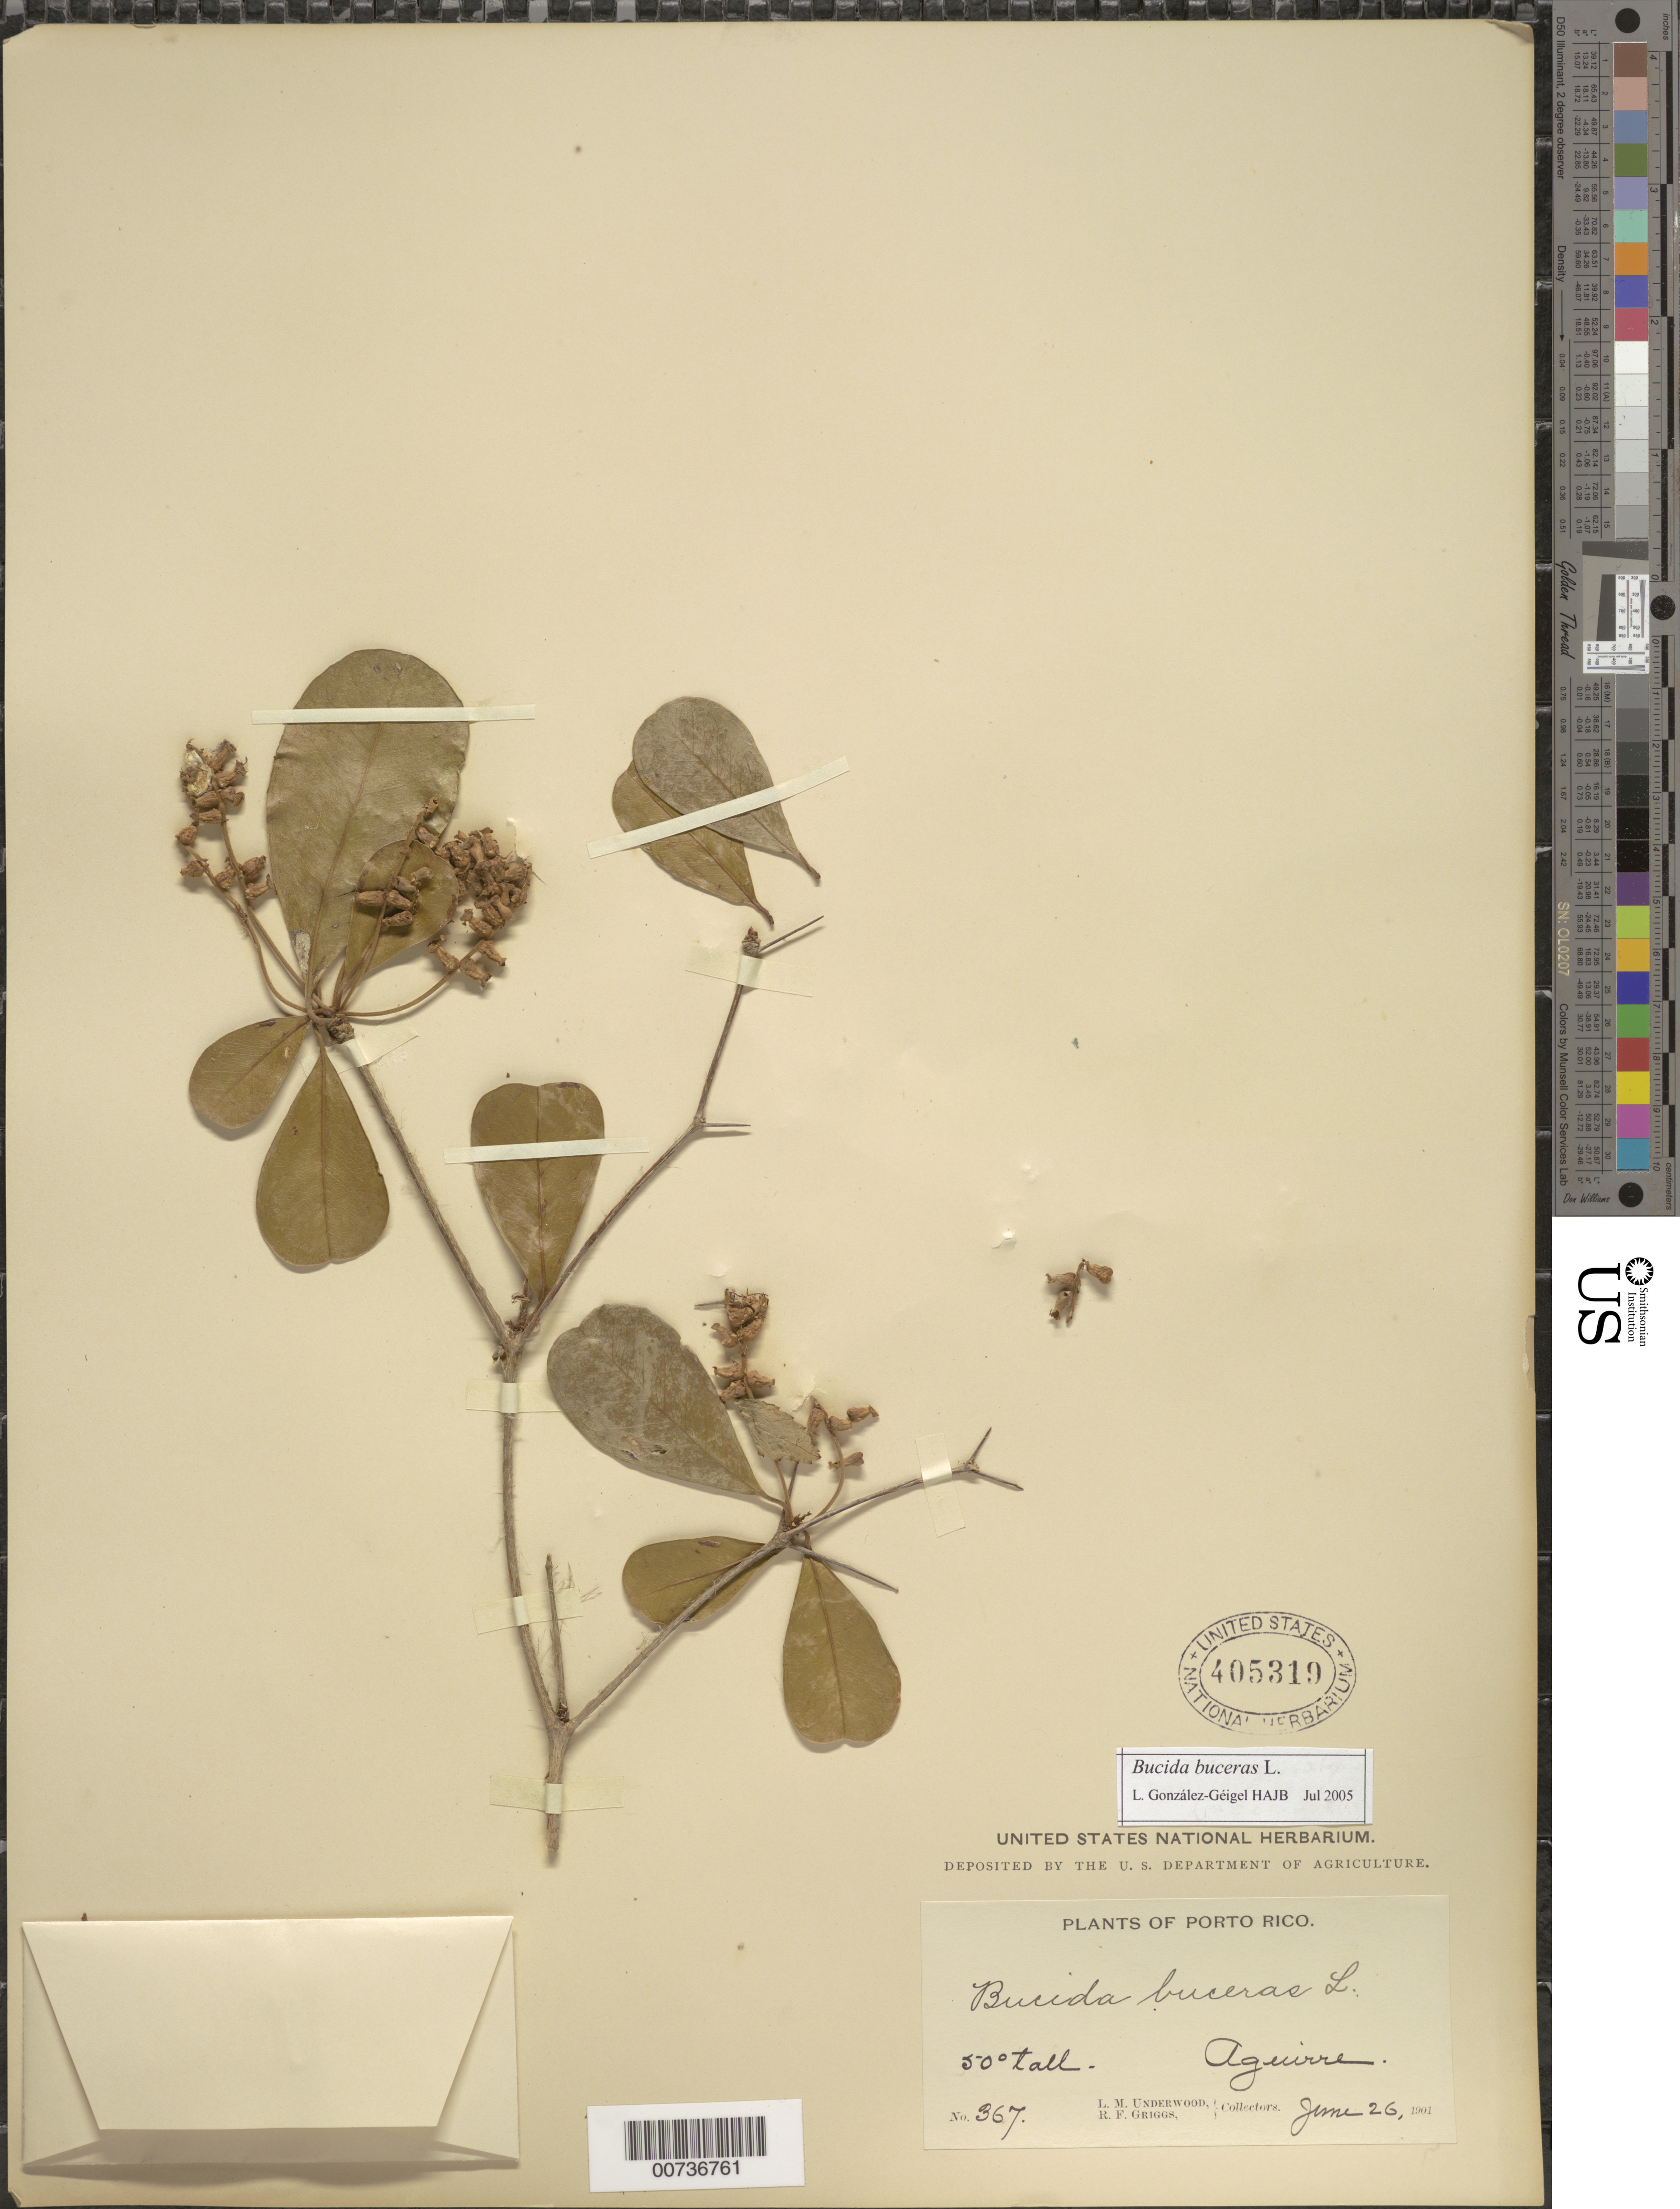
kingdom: Plantae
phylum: Tracheophyta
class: Magnoliopsida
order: Myrtales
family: Combretaceae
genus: Terminalia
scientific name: Terminalia buceras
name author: (L.) C. Wright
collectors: L. M. Underwood & R. F. Griggs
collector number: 367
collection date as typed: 26 Jun 1901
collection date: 1901-06-26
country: Puerto Rico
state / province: Salinas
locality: Aguirre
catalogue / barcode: US 405319